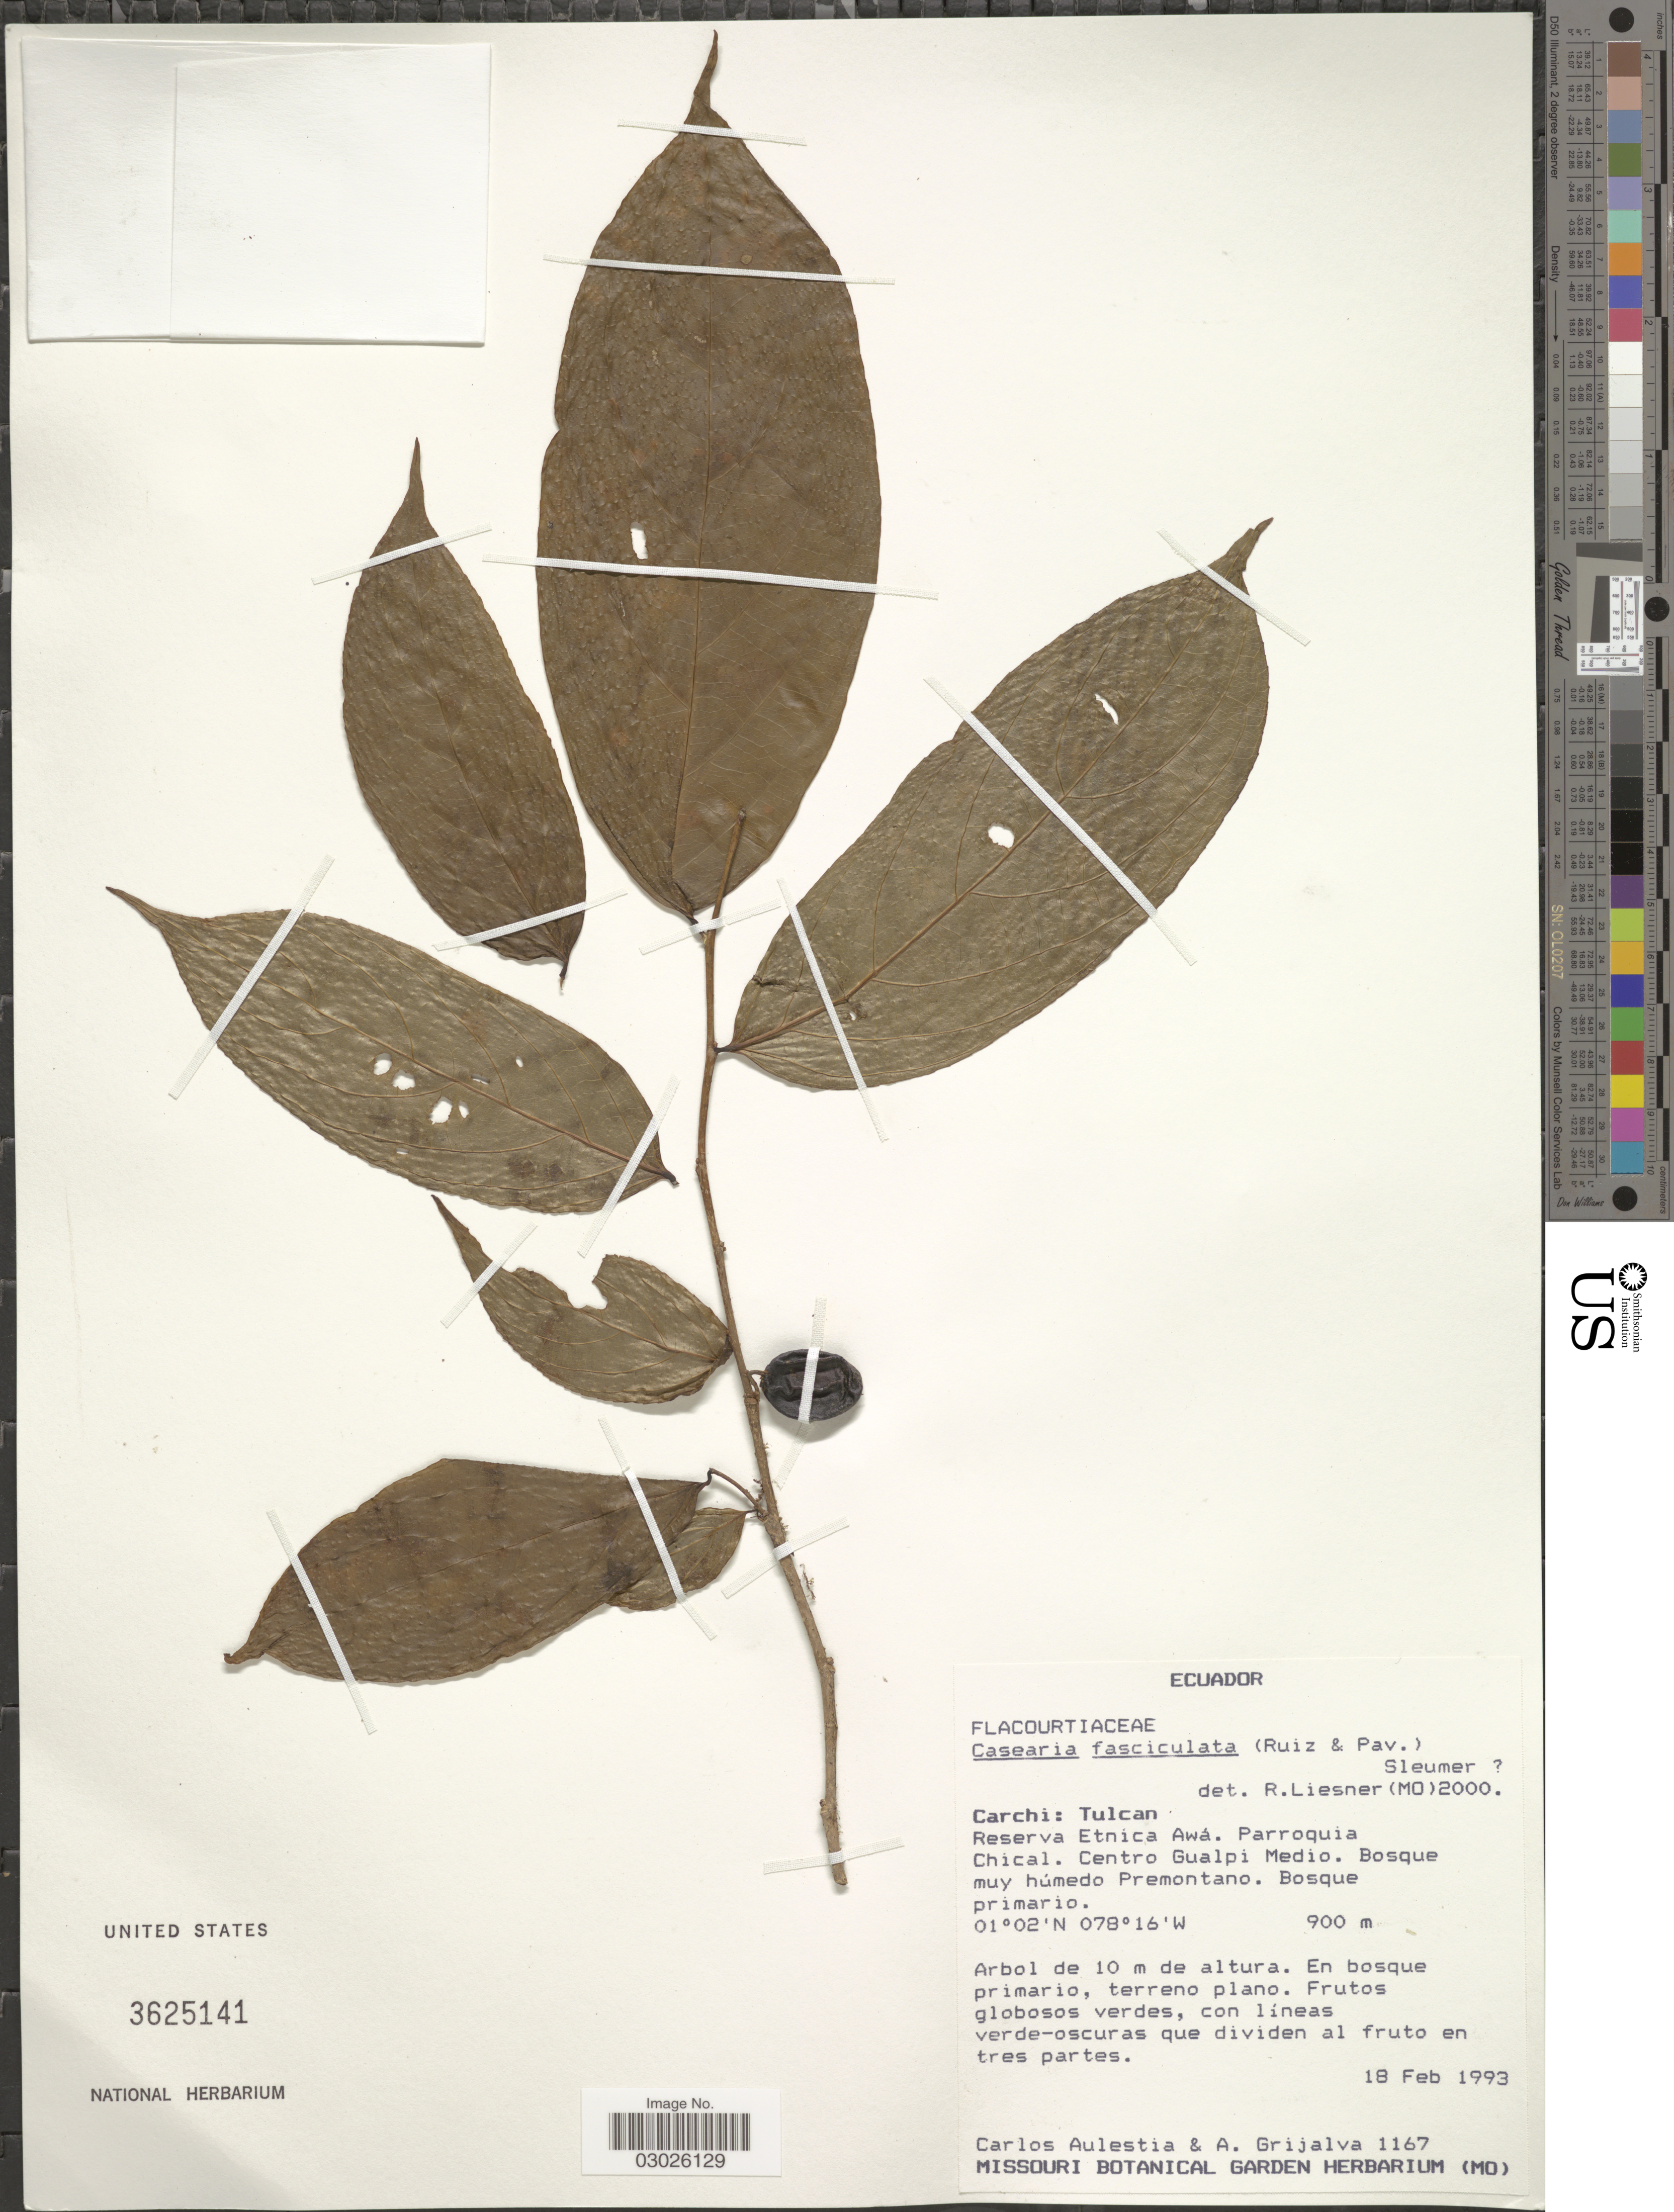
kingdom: Plantae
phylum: Tracheophyta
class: Magnoliopsida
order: Malpighiales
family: Salicaceae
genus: Casearia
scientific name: Casearia fasciculata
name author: (Ruiz & Pav.) Sleumer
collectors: C. Aulestia & A. Grijalva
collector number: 1167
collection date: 1993-02-18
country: Ecuador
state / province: Carchi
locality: Carchi: Tulcan, Reserva Etnica Awá, Parroquia Chical, Centro Gualpi Medio.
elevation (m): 900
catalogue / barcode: US 3625141